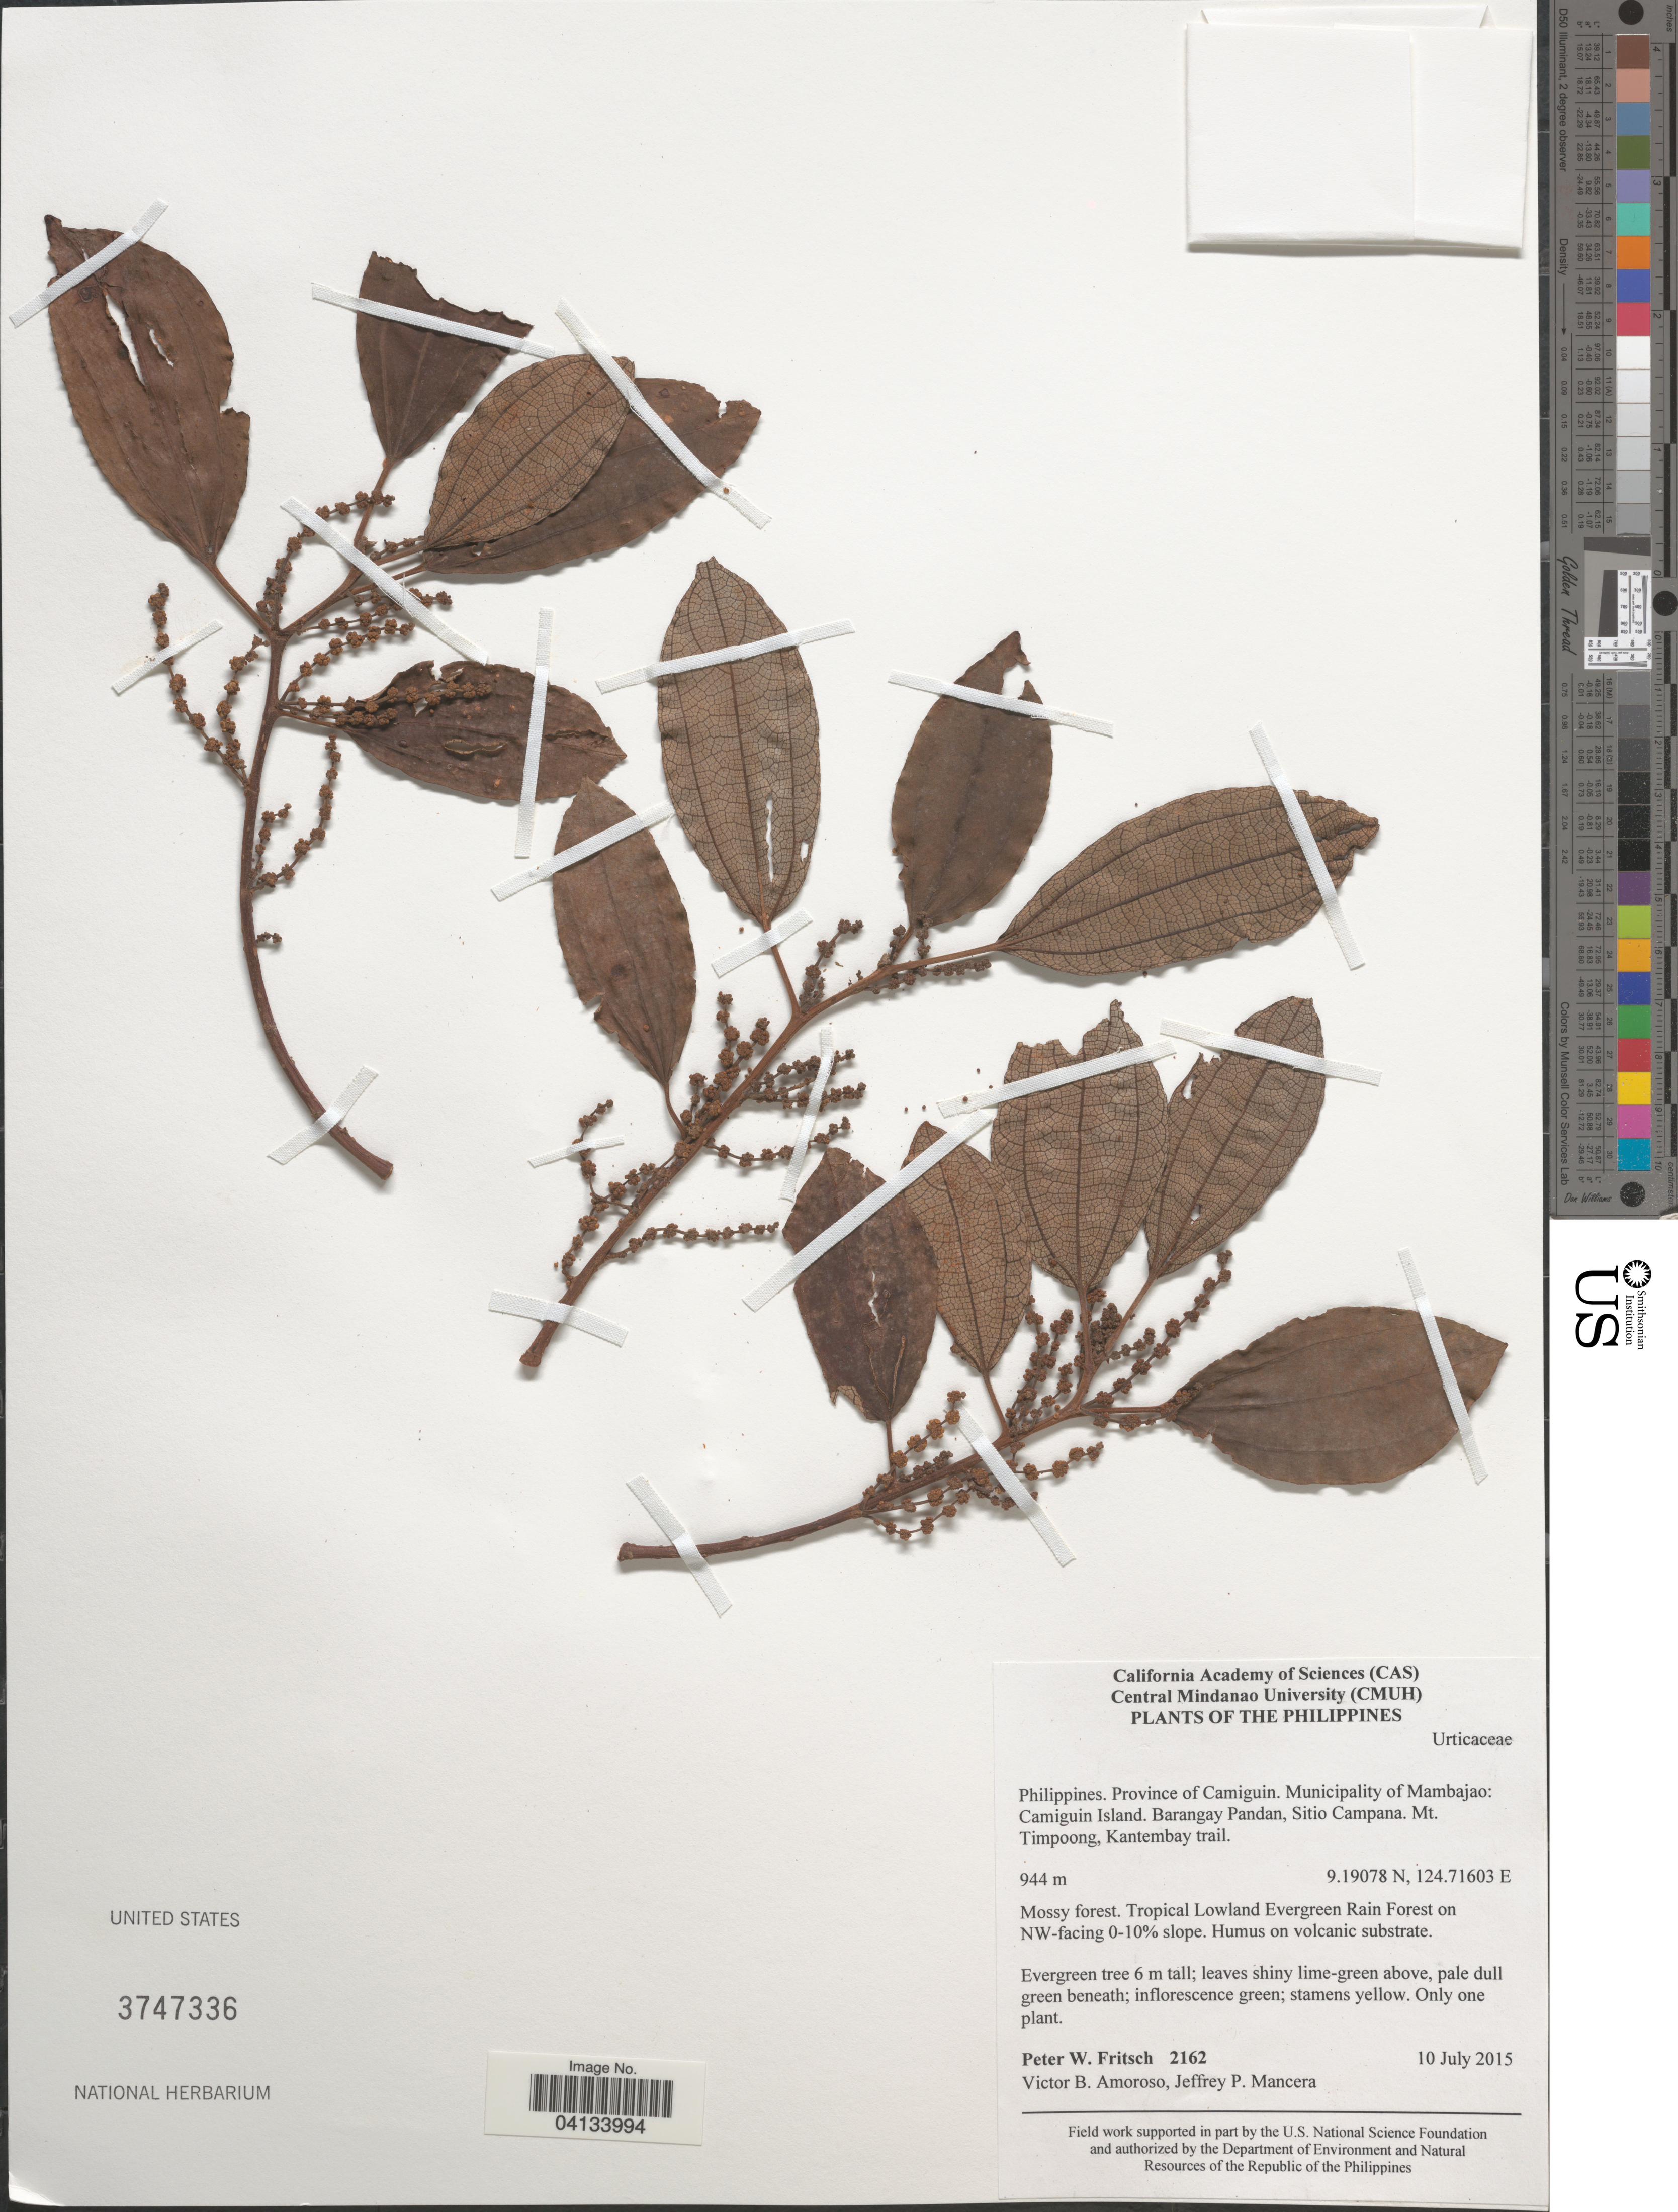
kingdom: Plantae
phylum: Tracheophyta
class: Magnoliopsida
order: Rosales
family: Urticaceae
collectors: P. W. Fritsch, V. Amoroso & J. Mancera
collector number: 2162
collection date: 2015-07-10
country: Philippines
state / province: Northern Mindanao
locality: Province of Camiguin. Municipality of Mambajao: Camiguin Island. Barangay Pandan, Sitio Campana. Mt. Timpoong, Kantembay trail. Tropical Lowland Evergreen Rain Forest on NW-facing 0-10% slope.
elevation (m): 944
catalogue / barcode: US 3747336